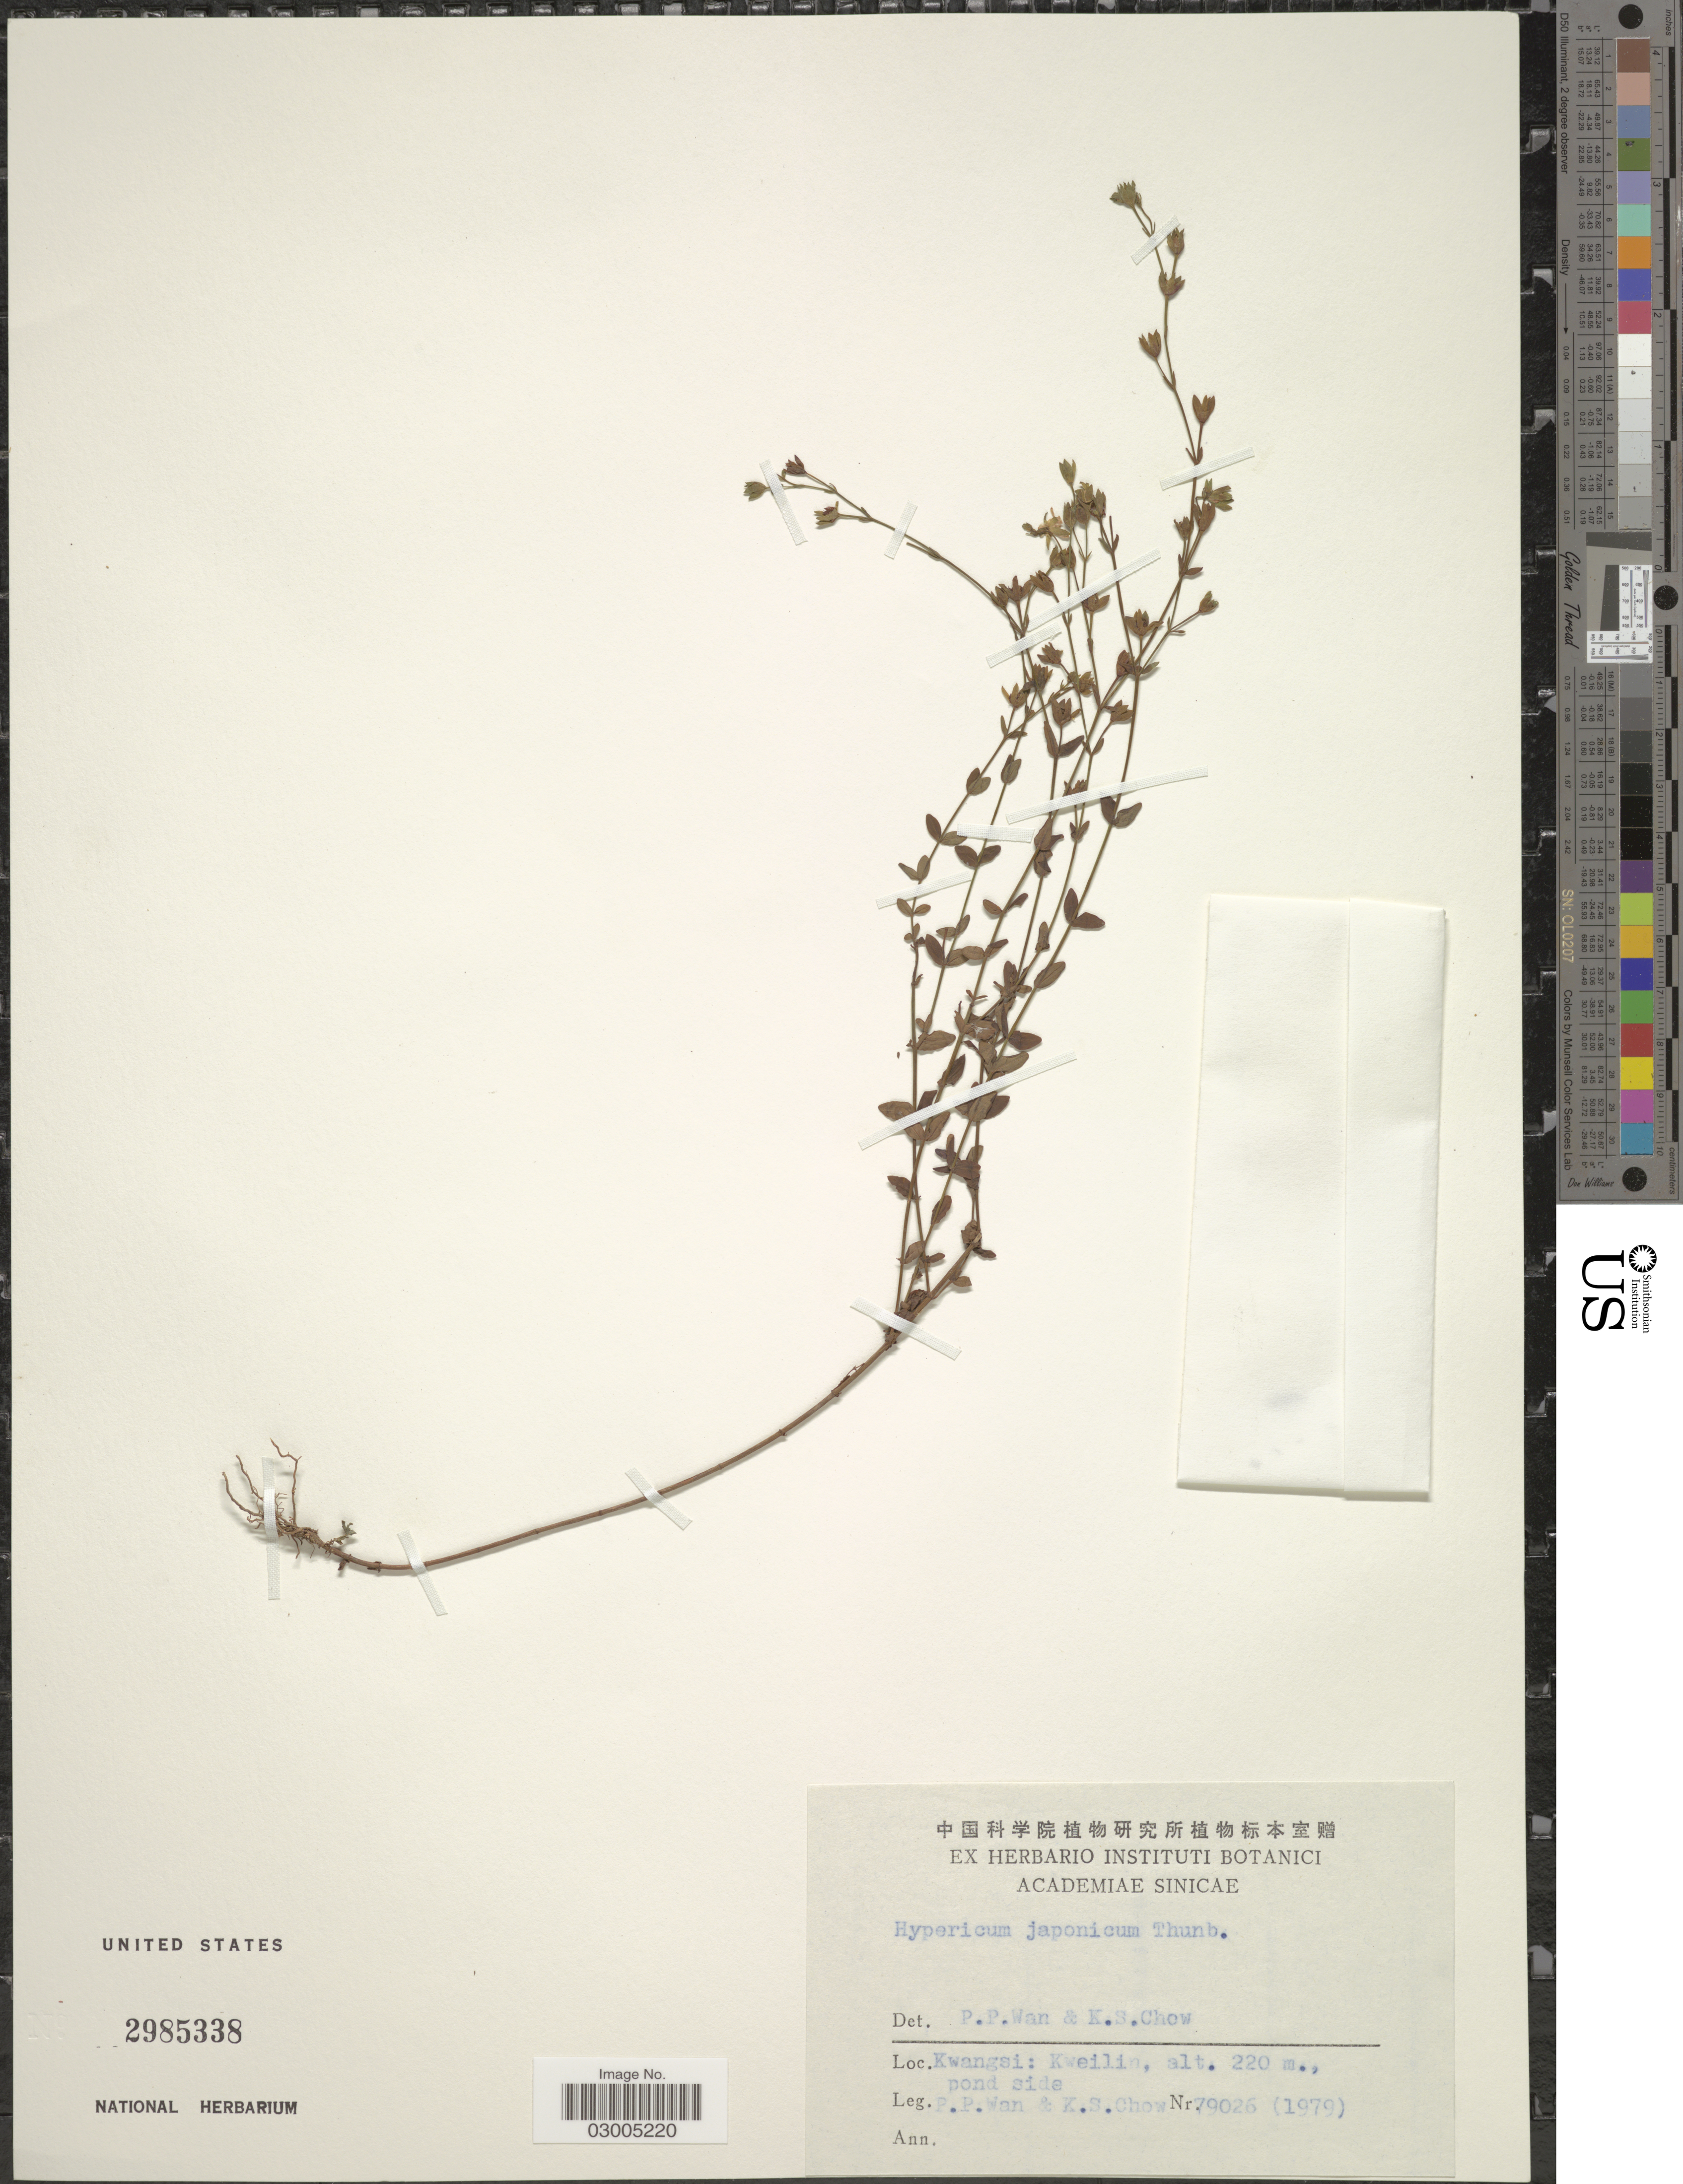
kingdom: Plantae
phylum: Tracheophyta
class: Magnoliopsida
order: Malpighiales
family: Hypericaceae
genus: Hypericum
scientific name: Hypericum japonicum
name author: Thunb.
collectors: P. Wan & K. S. Chow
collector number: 79026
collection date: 1979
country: China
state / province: Guangxi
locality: Kwangsi: Kweilin, pond side.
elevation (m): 220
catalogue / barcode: US 2985338